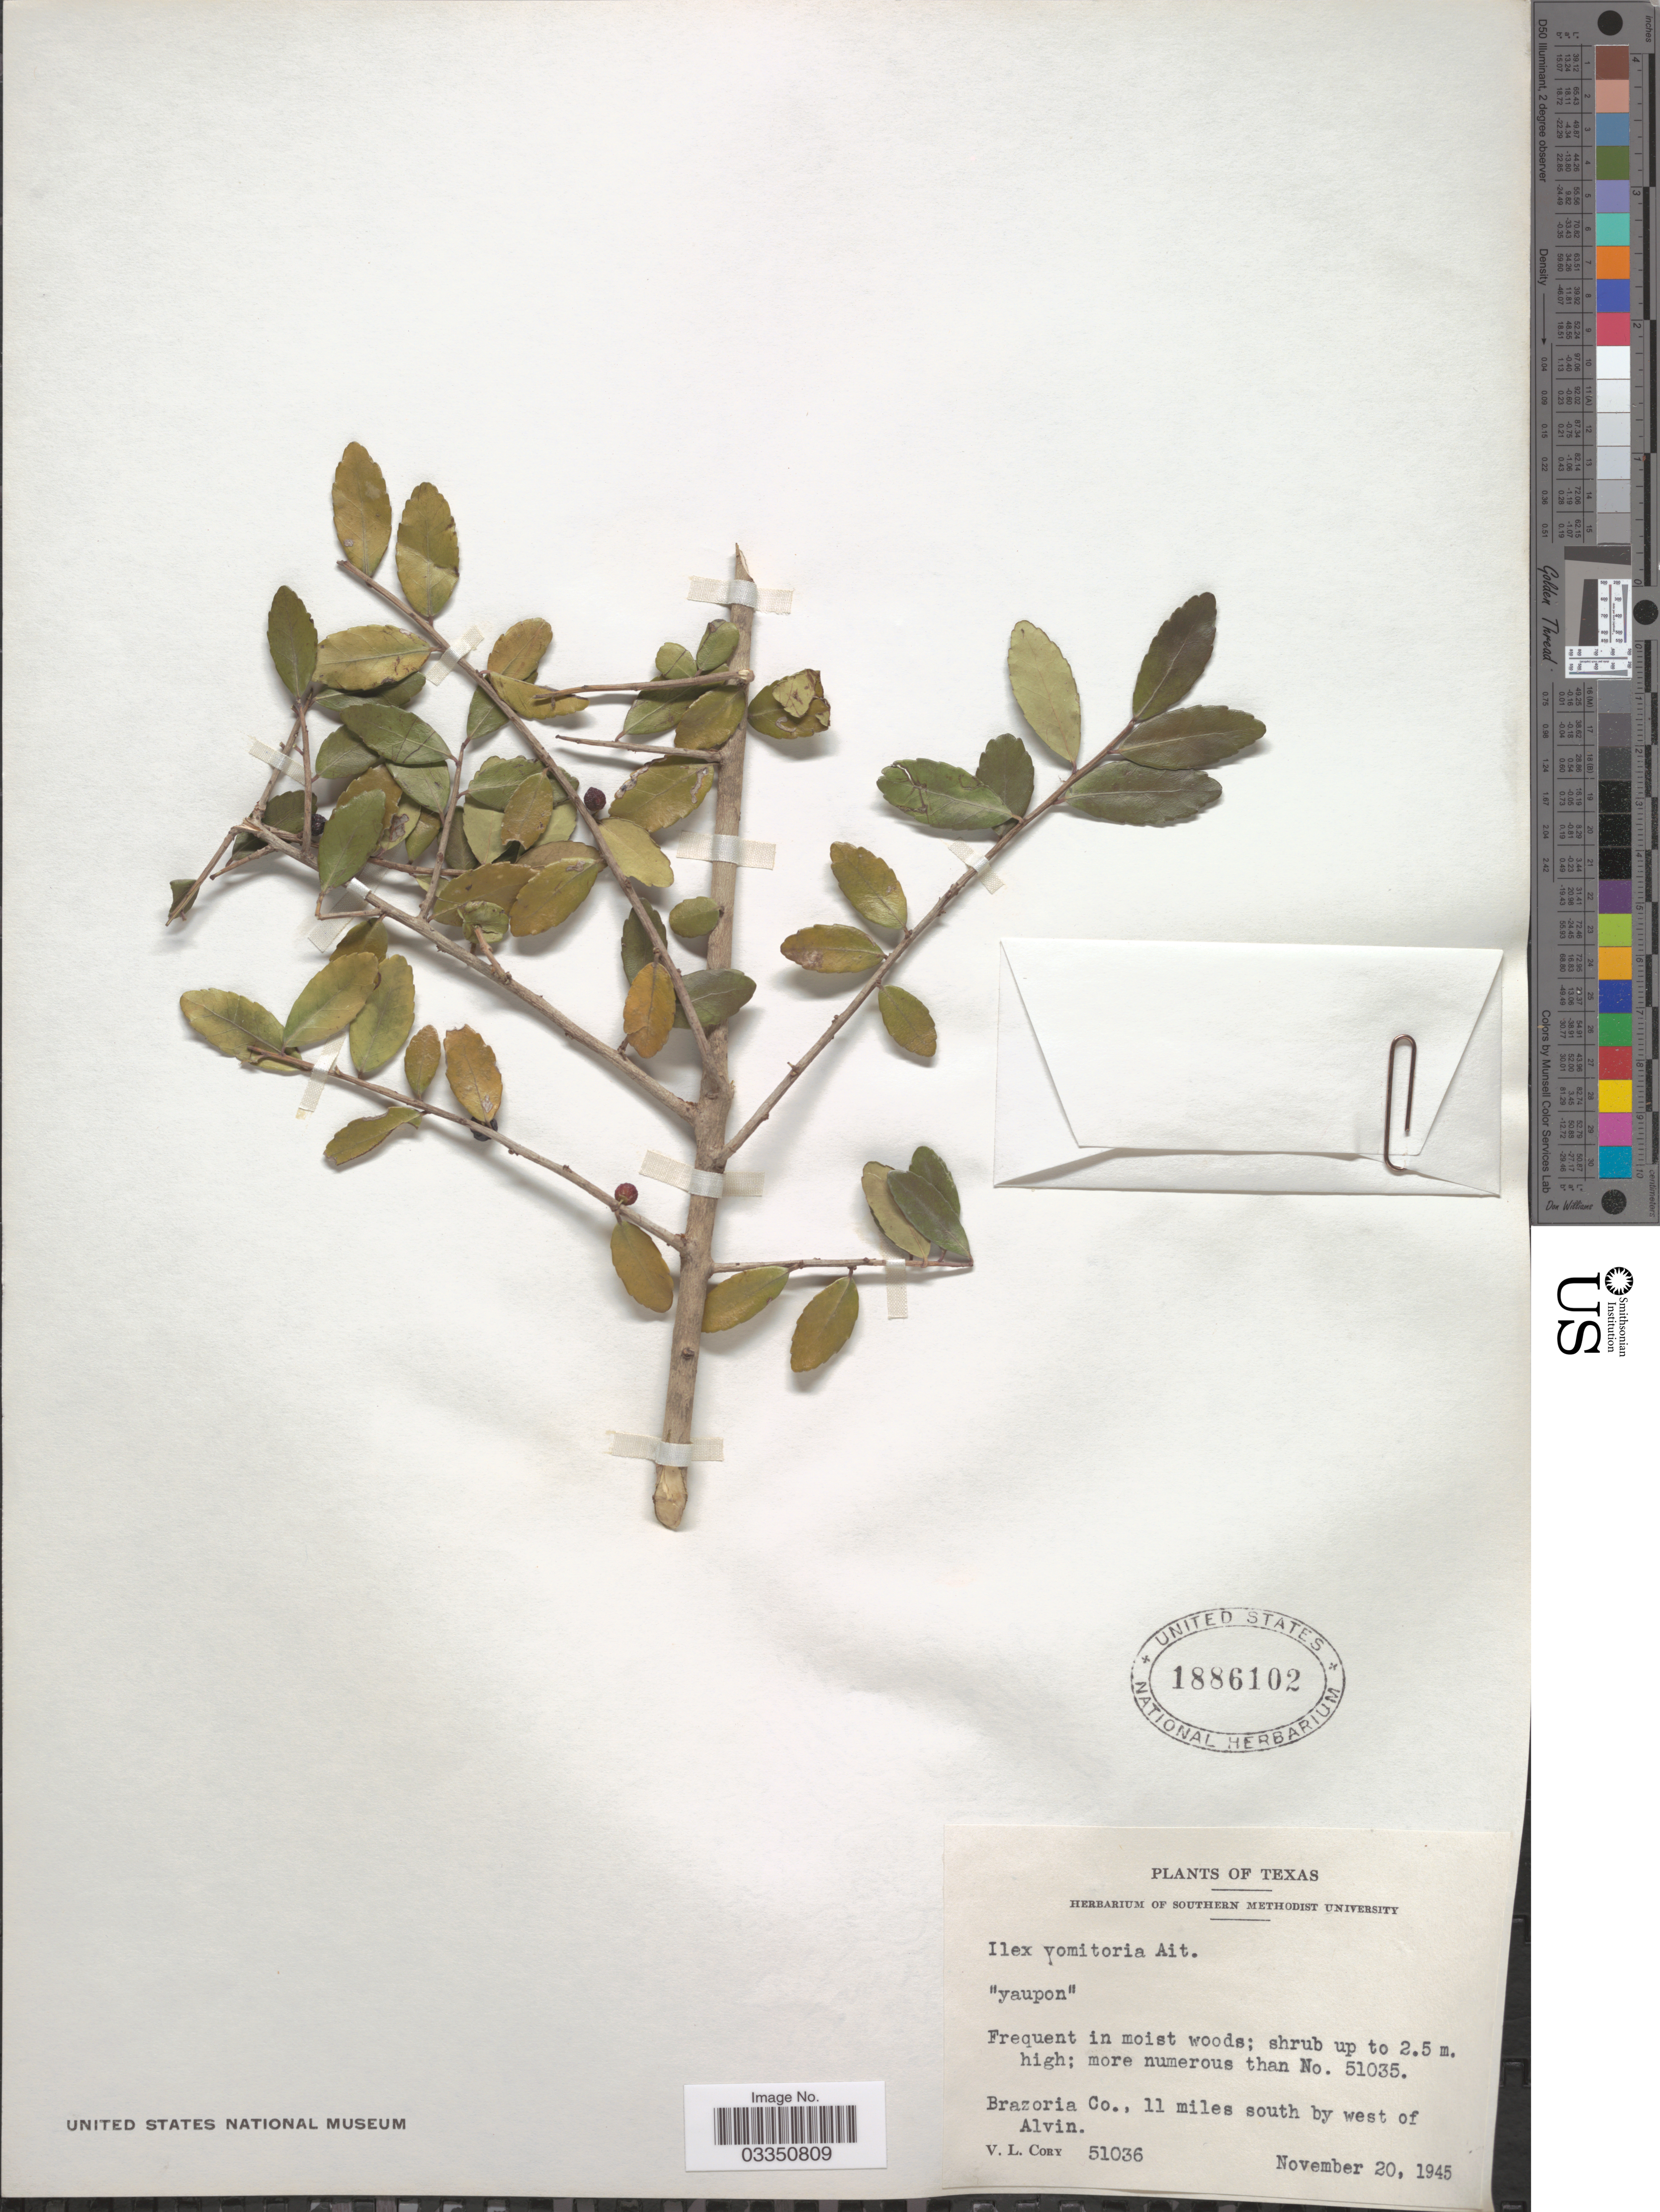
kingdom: Plantae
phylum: Tracheophyta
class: Magnoliopsida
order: Aquifoliales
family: Aquifoliaceae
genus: Ilex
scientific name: Ilex vomitoria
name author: Aiton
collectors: V. Cory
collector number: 51036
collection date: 1945-11-20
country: United States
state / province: Texas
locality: Brazoria Co., 11 miles south by west of Alvin.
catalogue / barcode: US 1886102